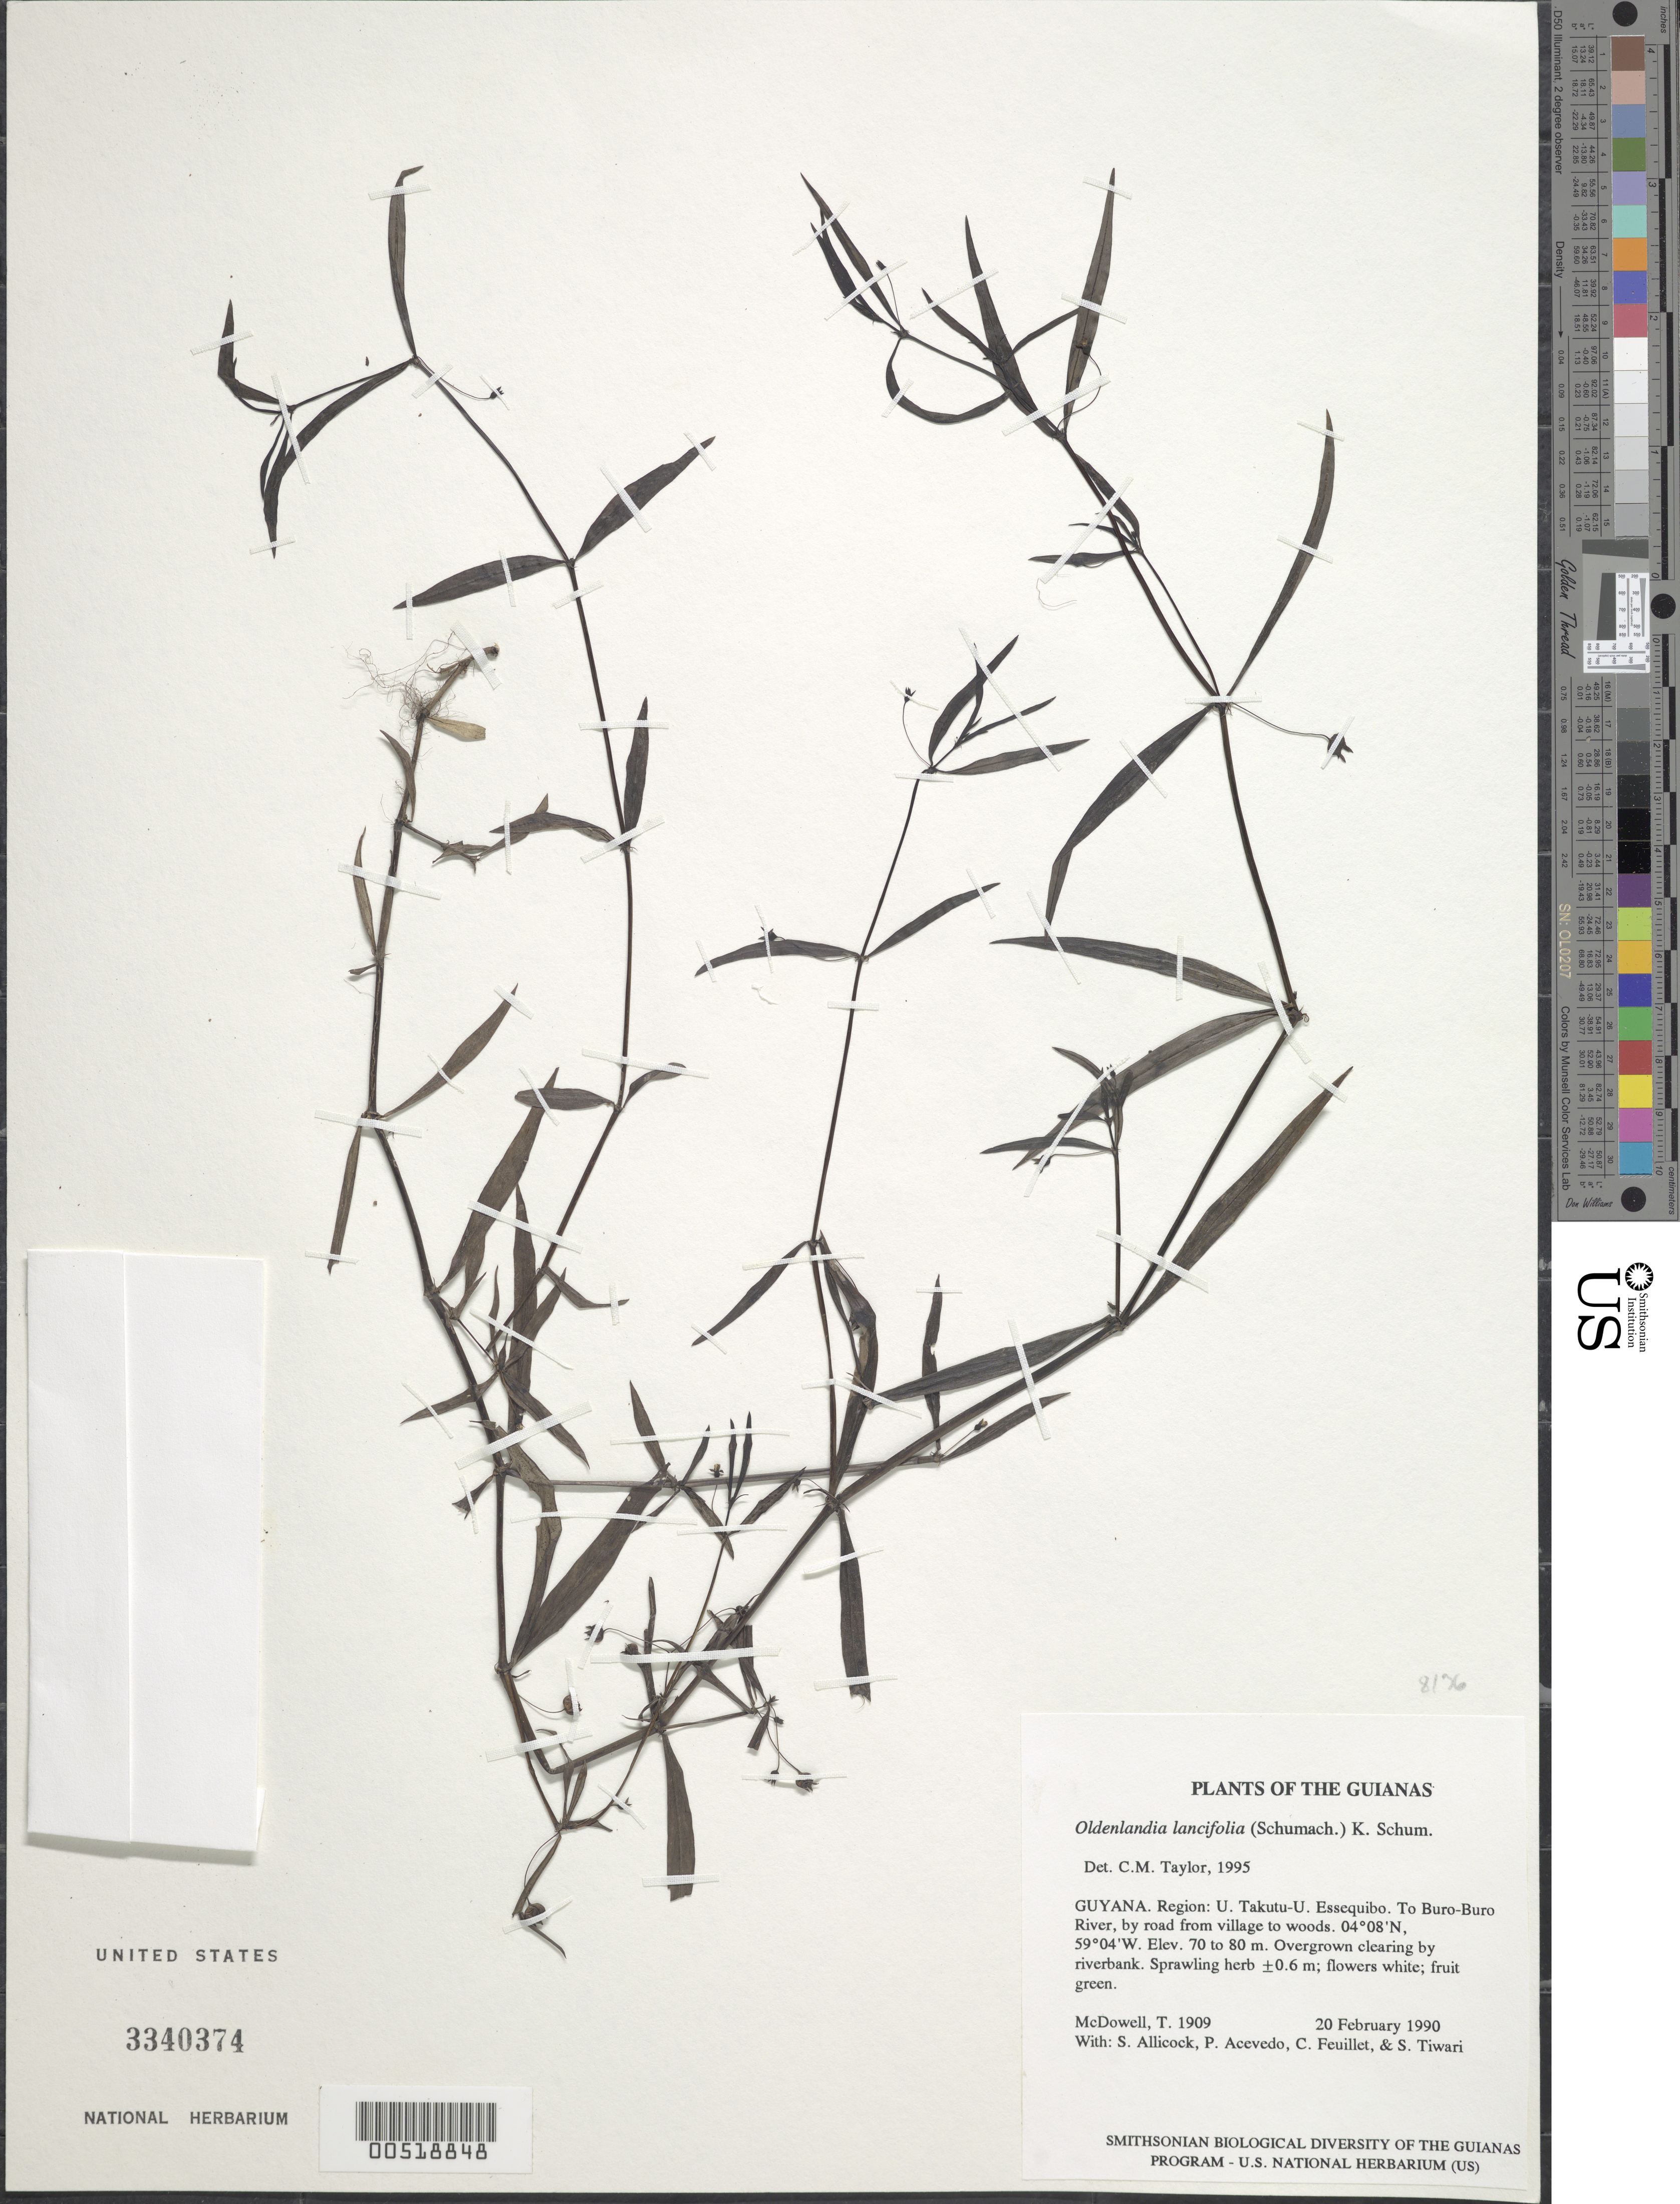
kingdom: Plantae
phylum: Tracheophyta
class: Magnoliopsida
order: Gentianales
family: Rubiaceae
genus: Oldenlandia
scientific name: Oldenlandia lancifolia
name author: (Schumach.) DC.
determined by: Taylor, Charlotte M.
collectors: T. McDowell, S. Allicock, P. Acevedo-Rodr., C. Feuillet & S. Tiwari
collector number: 1909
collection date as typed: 20 February 1990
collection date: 1990-02-20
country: Guyana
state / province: U. Takutu-U. Essequibo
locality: From Surama Village to Buro-Buro River, by road from savanna to woods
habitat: Overgrown clearing by riverbank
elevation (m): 70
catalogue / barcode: US 3340374